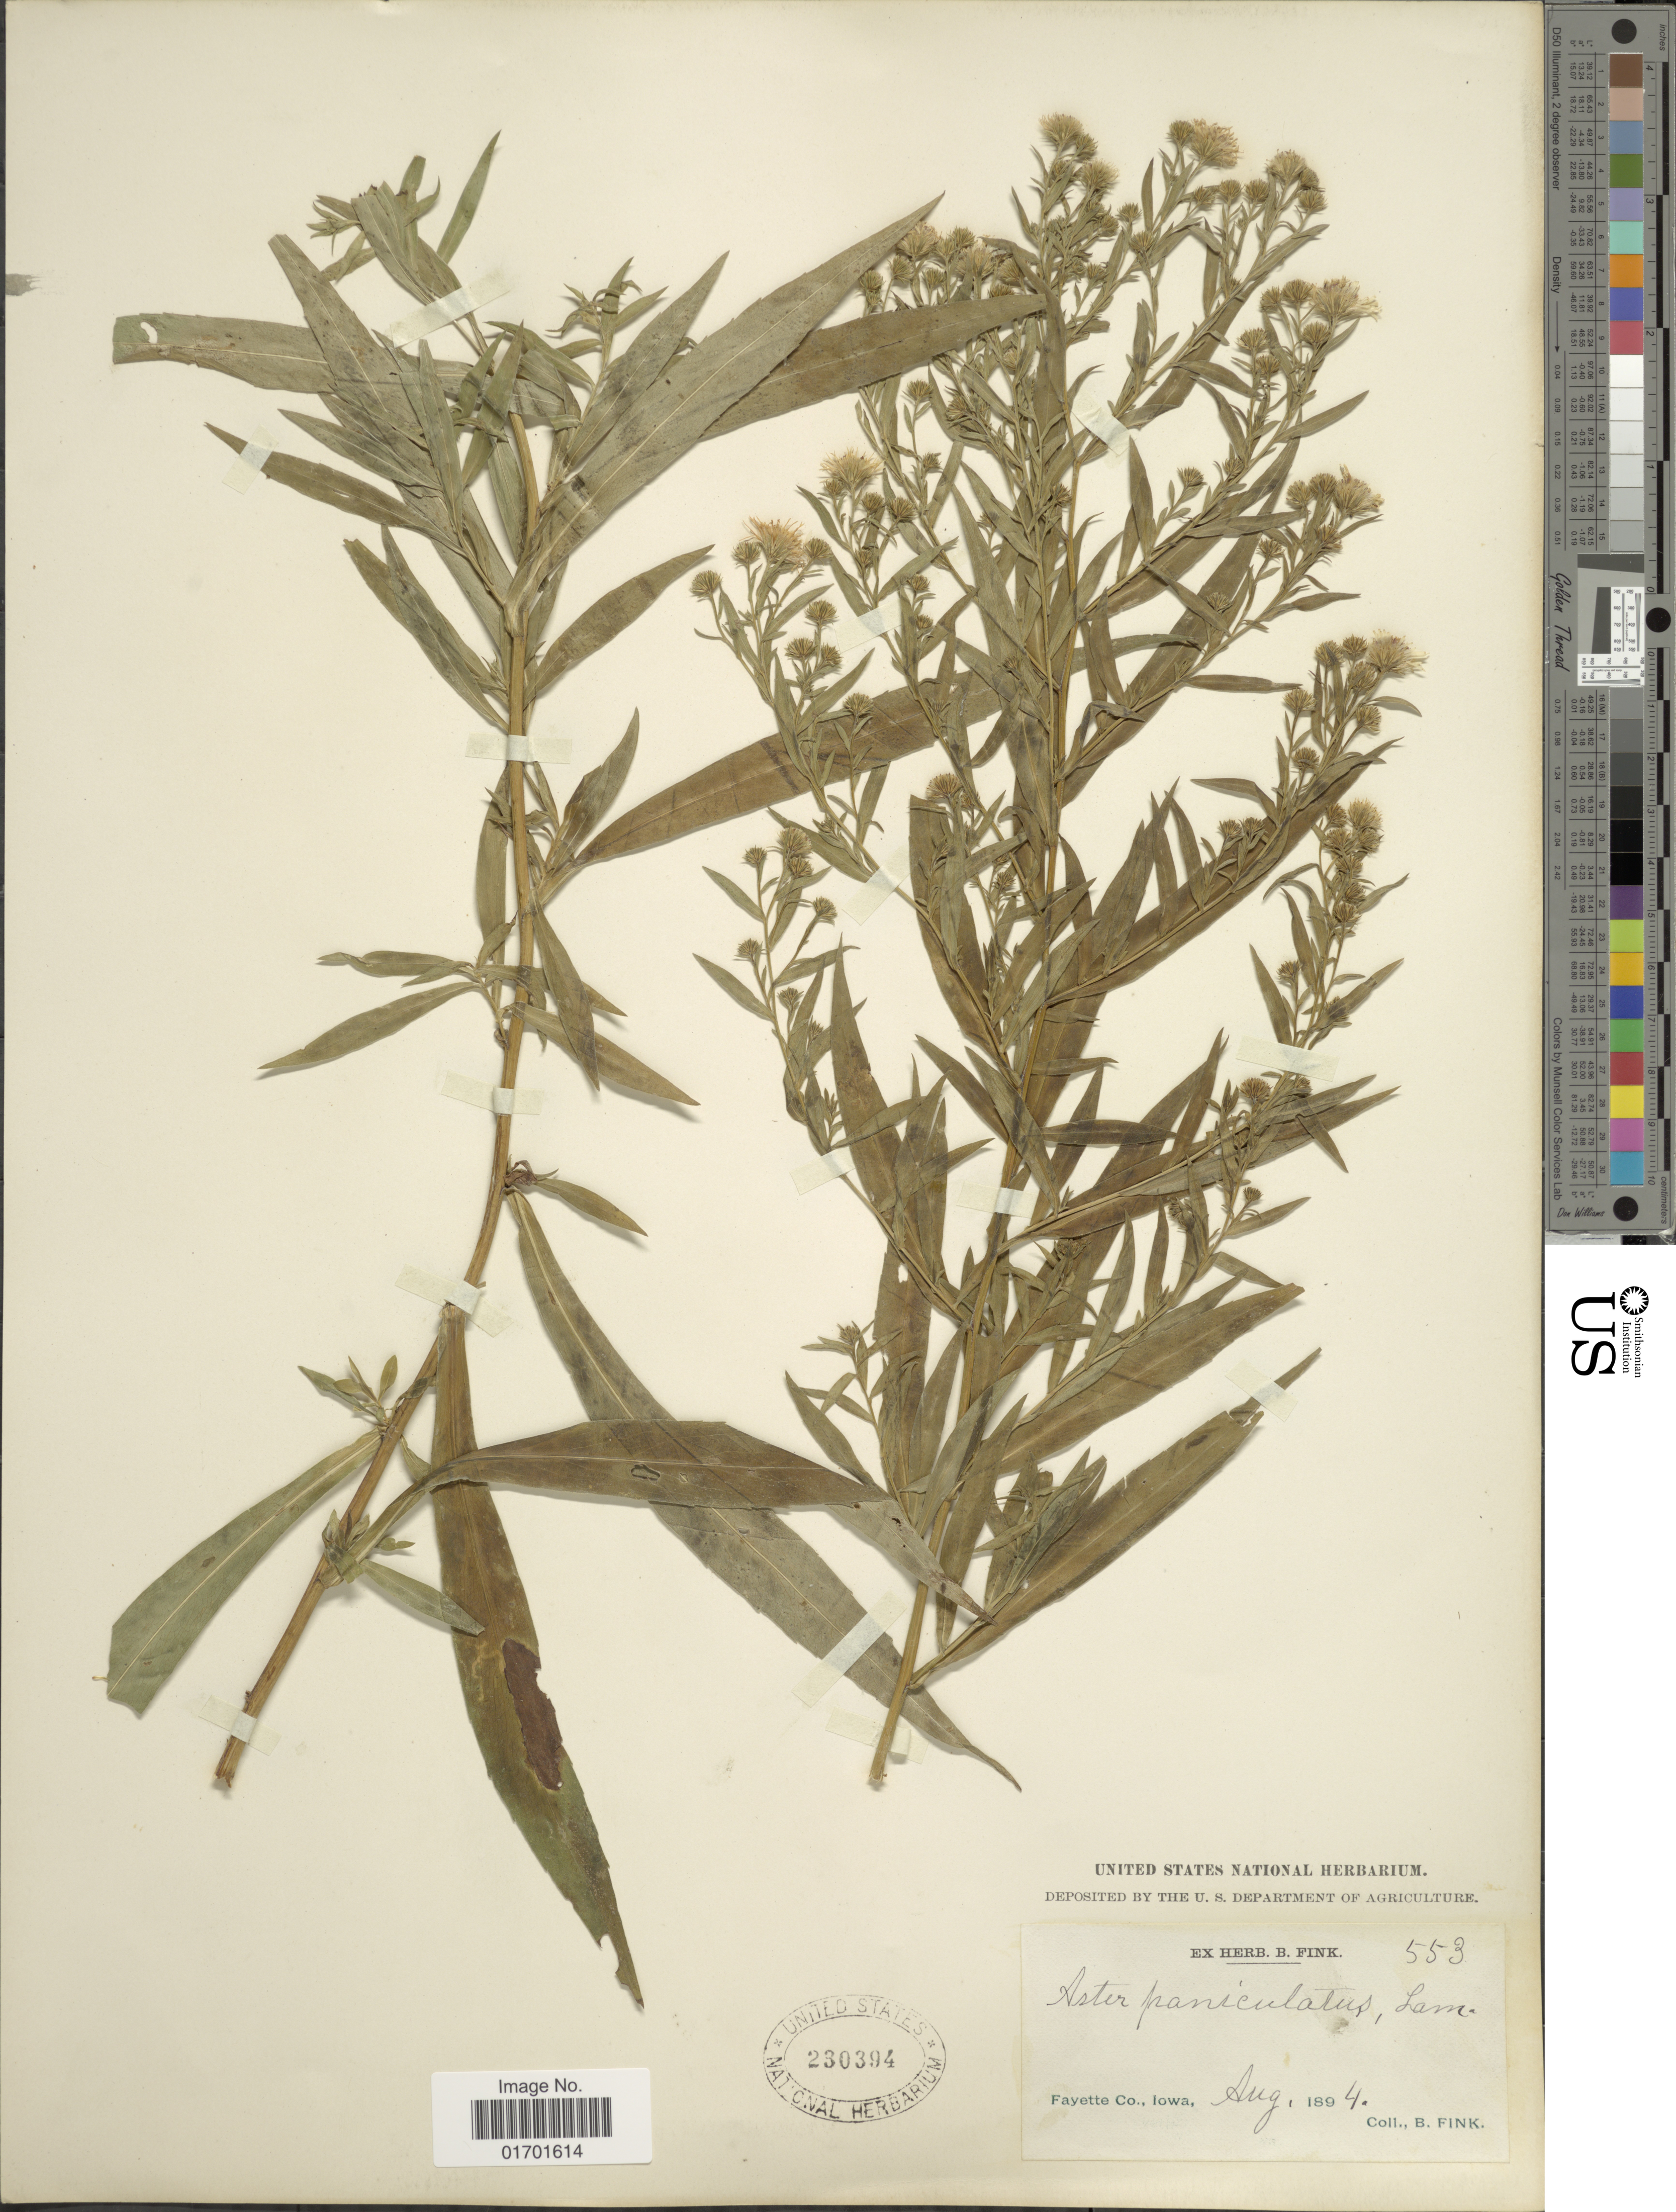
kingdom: Plantae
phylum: Tracheophyta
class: Magnoliopsida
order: Asterales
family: Asteraceae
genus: Symphyotrichum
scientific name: Symphyotrichum lanceolatum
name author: (Willd.) G.L. Nesom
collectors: B. Fink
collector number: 553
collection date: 1894-08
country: United States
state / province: Iowa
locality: Fayette Co.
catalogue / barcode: US 230394